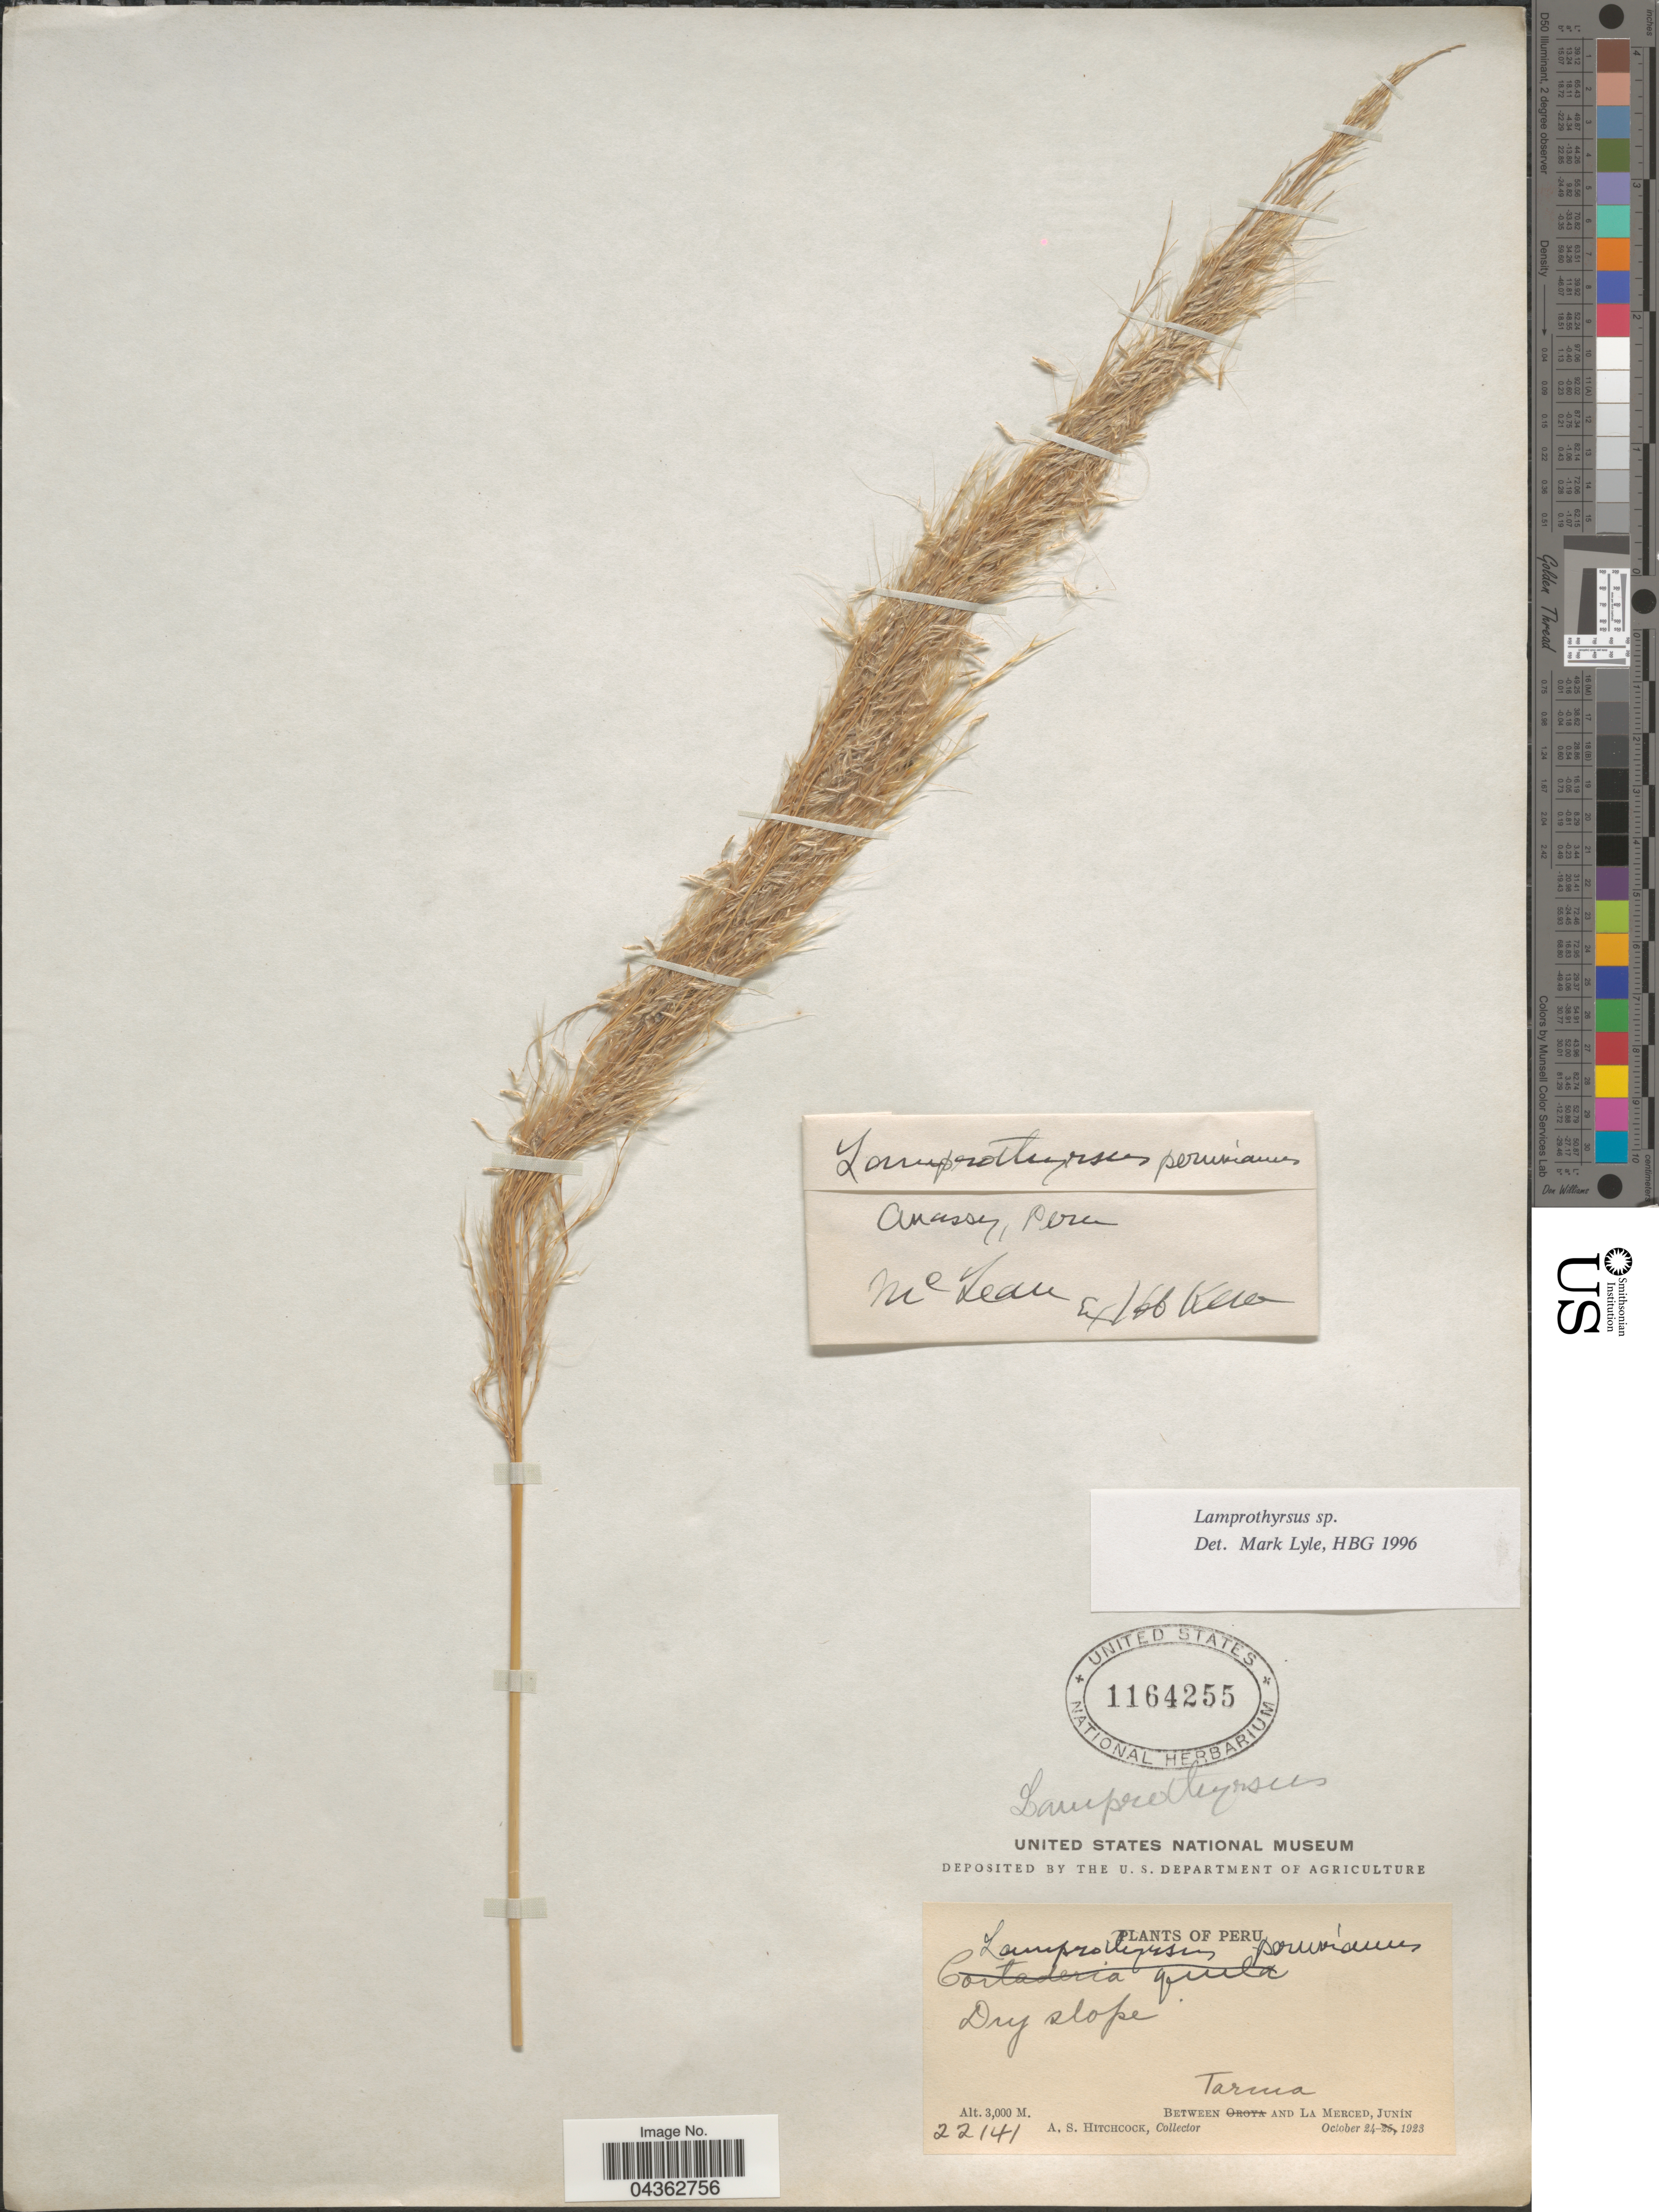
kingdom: Plantae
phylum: Tracheophyta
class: Liliopsida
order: Poales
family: Poaceae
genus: Cortaderia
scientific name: Cortaderia peruviana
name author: (Hitchc.) N.P. Barker & H.P. Linder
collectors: A. S. Hitchcock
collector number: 22141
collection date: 1923-10-24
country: Peru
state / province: Junín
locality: Between Tarma and La Merced.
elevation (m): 3000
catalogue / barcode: US 1164255